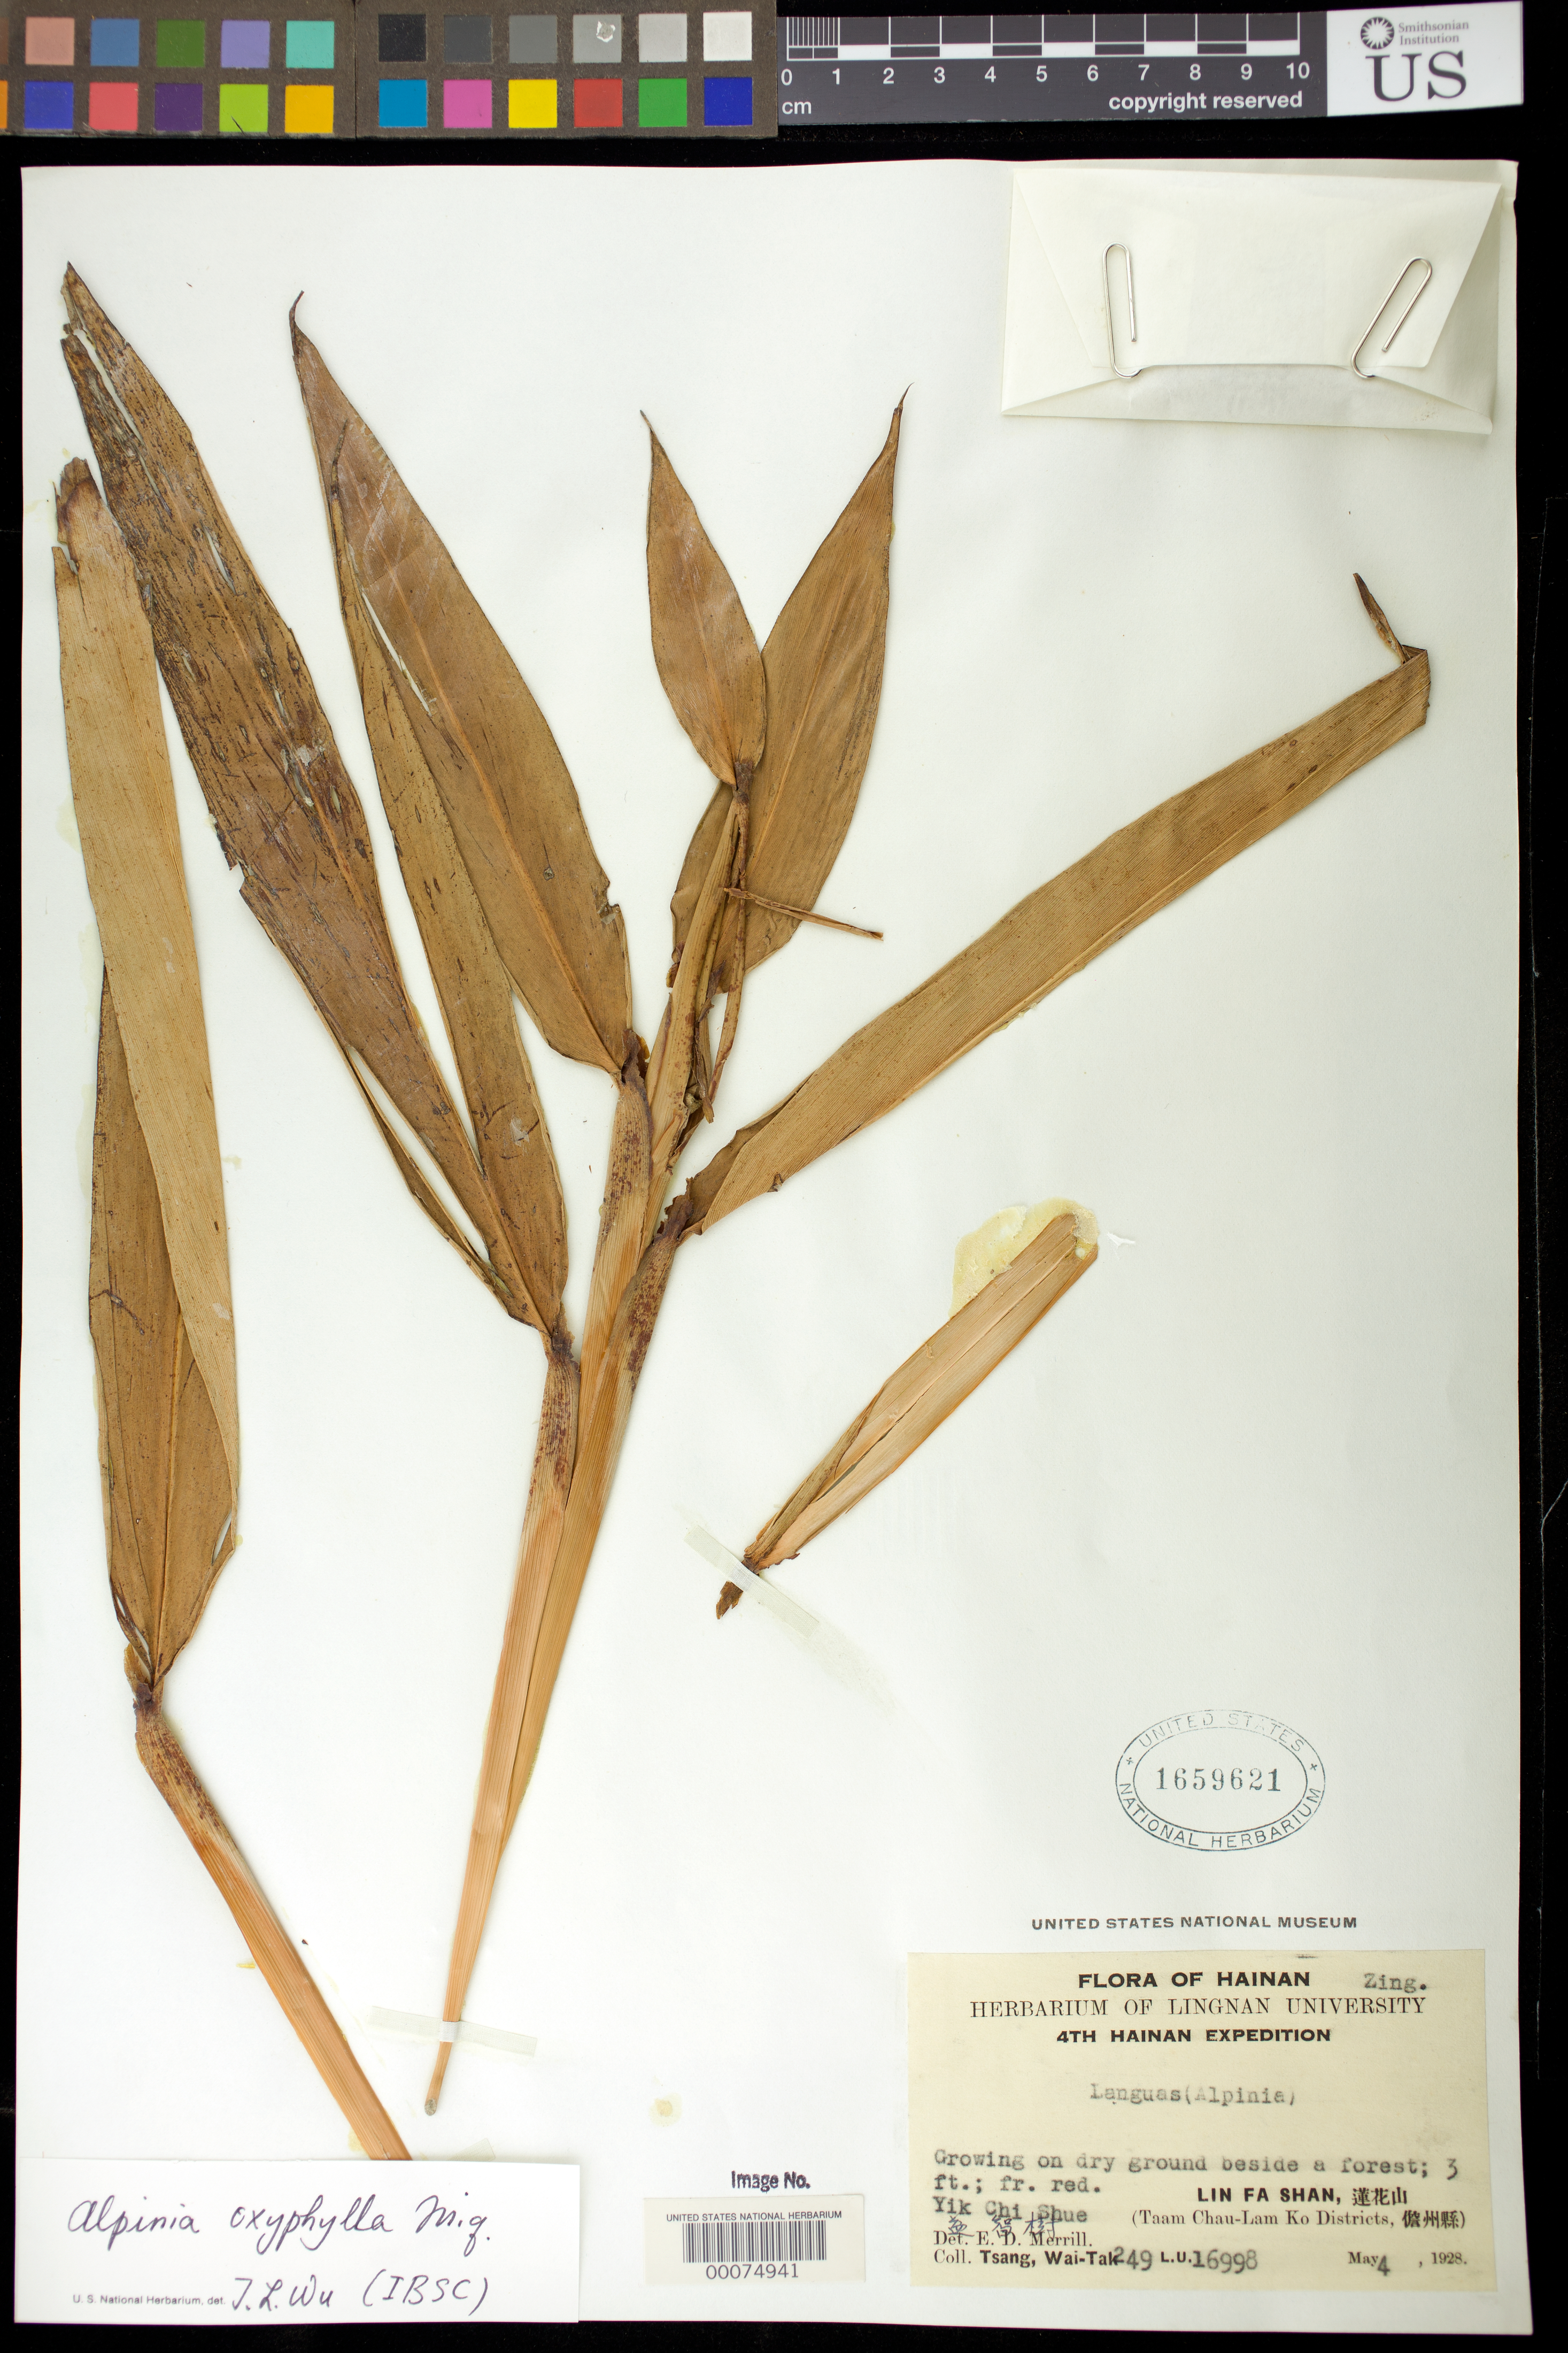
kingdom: Plantae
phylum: Tracheophyta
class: Liliopsida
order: Zingiberales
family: Zingiberaceae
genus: Alpinia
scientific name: Alpinia oxyphylla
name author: Miq.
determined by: Wu, Te-Ling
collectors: W. T. Tsang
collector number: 249 / L.u. 16998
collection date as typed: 04 May 1928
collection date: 1928-05-04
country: China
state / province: Hainan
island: Hainan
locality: Flora of hainan, lin fa shan, (taam chau-lam ko districts)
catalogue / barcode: US 1659621